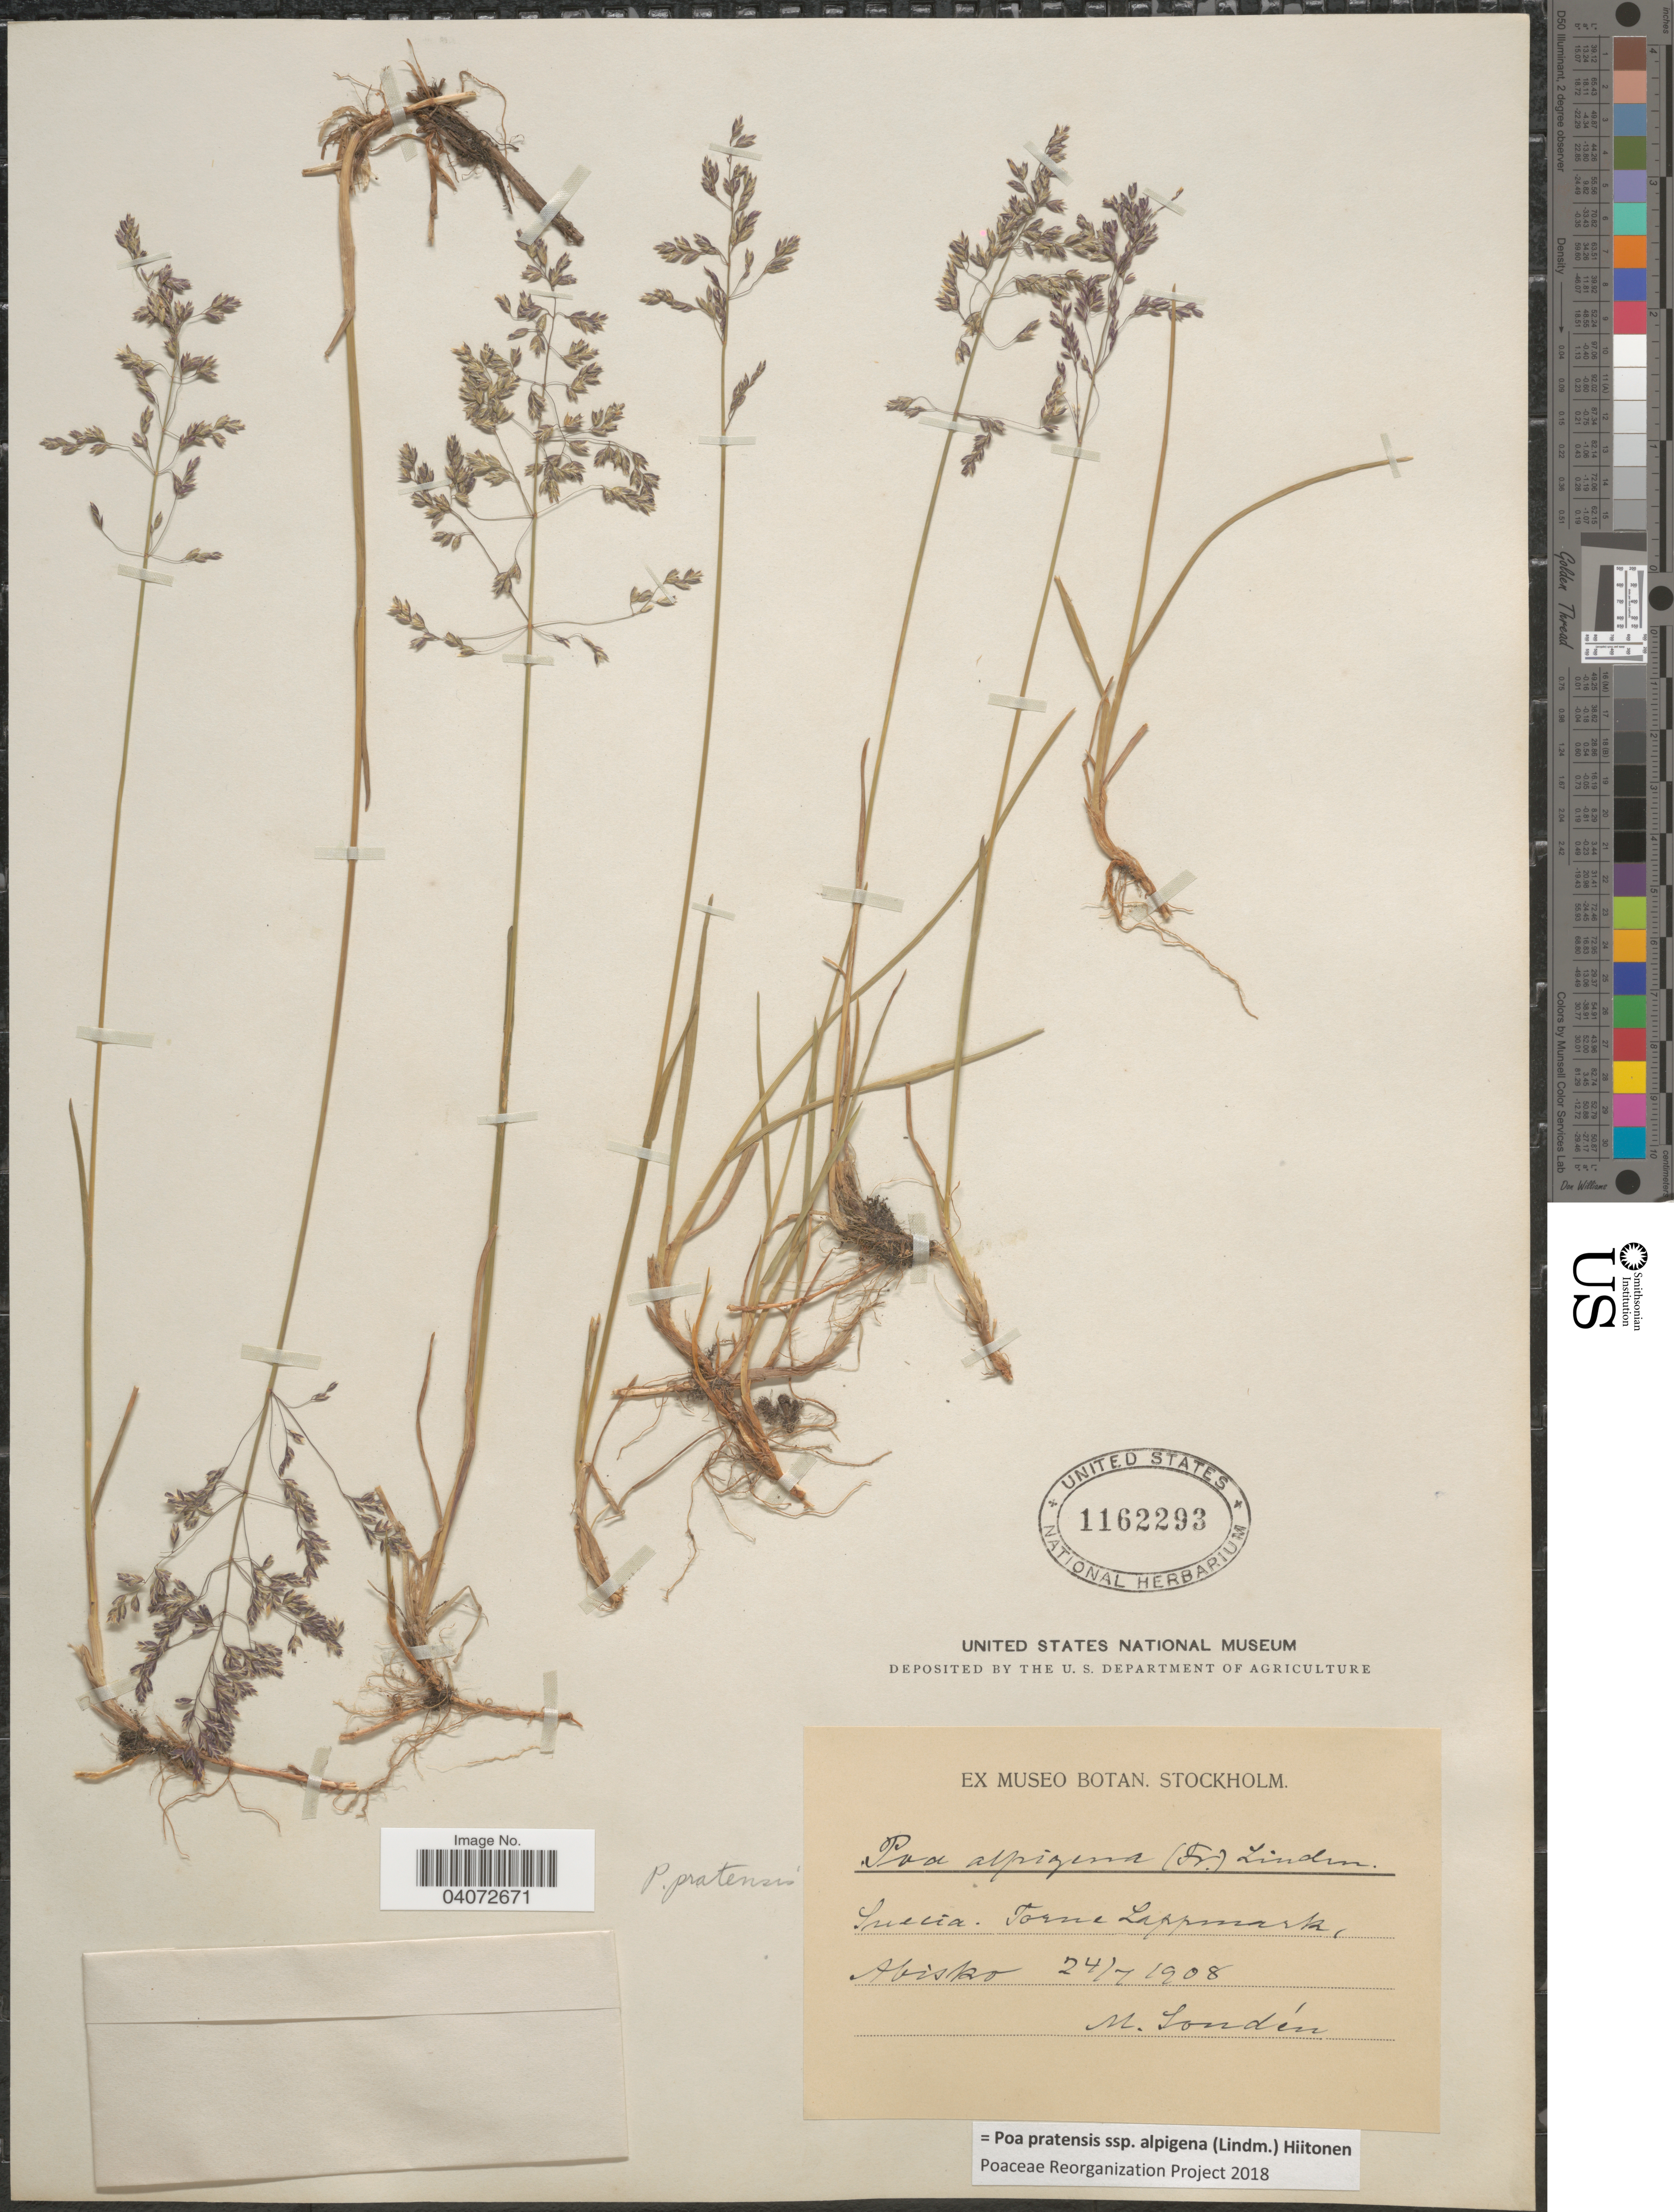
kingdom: Plantae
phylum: Tracheophyta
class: Liliopsida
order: Poales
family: Poaceae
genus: Poa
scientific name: Poa pratensis subsp. alpigena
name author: (Lindm.) Hiitonen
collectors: M. Sondén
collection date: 1908-07-24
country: Sweden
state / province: Norrbotten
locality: Suecia: Torne Lappmark, Abisko.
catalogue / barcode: US 1162293